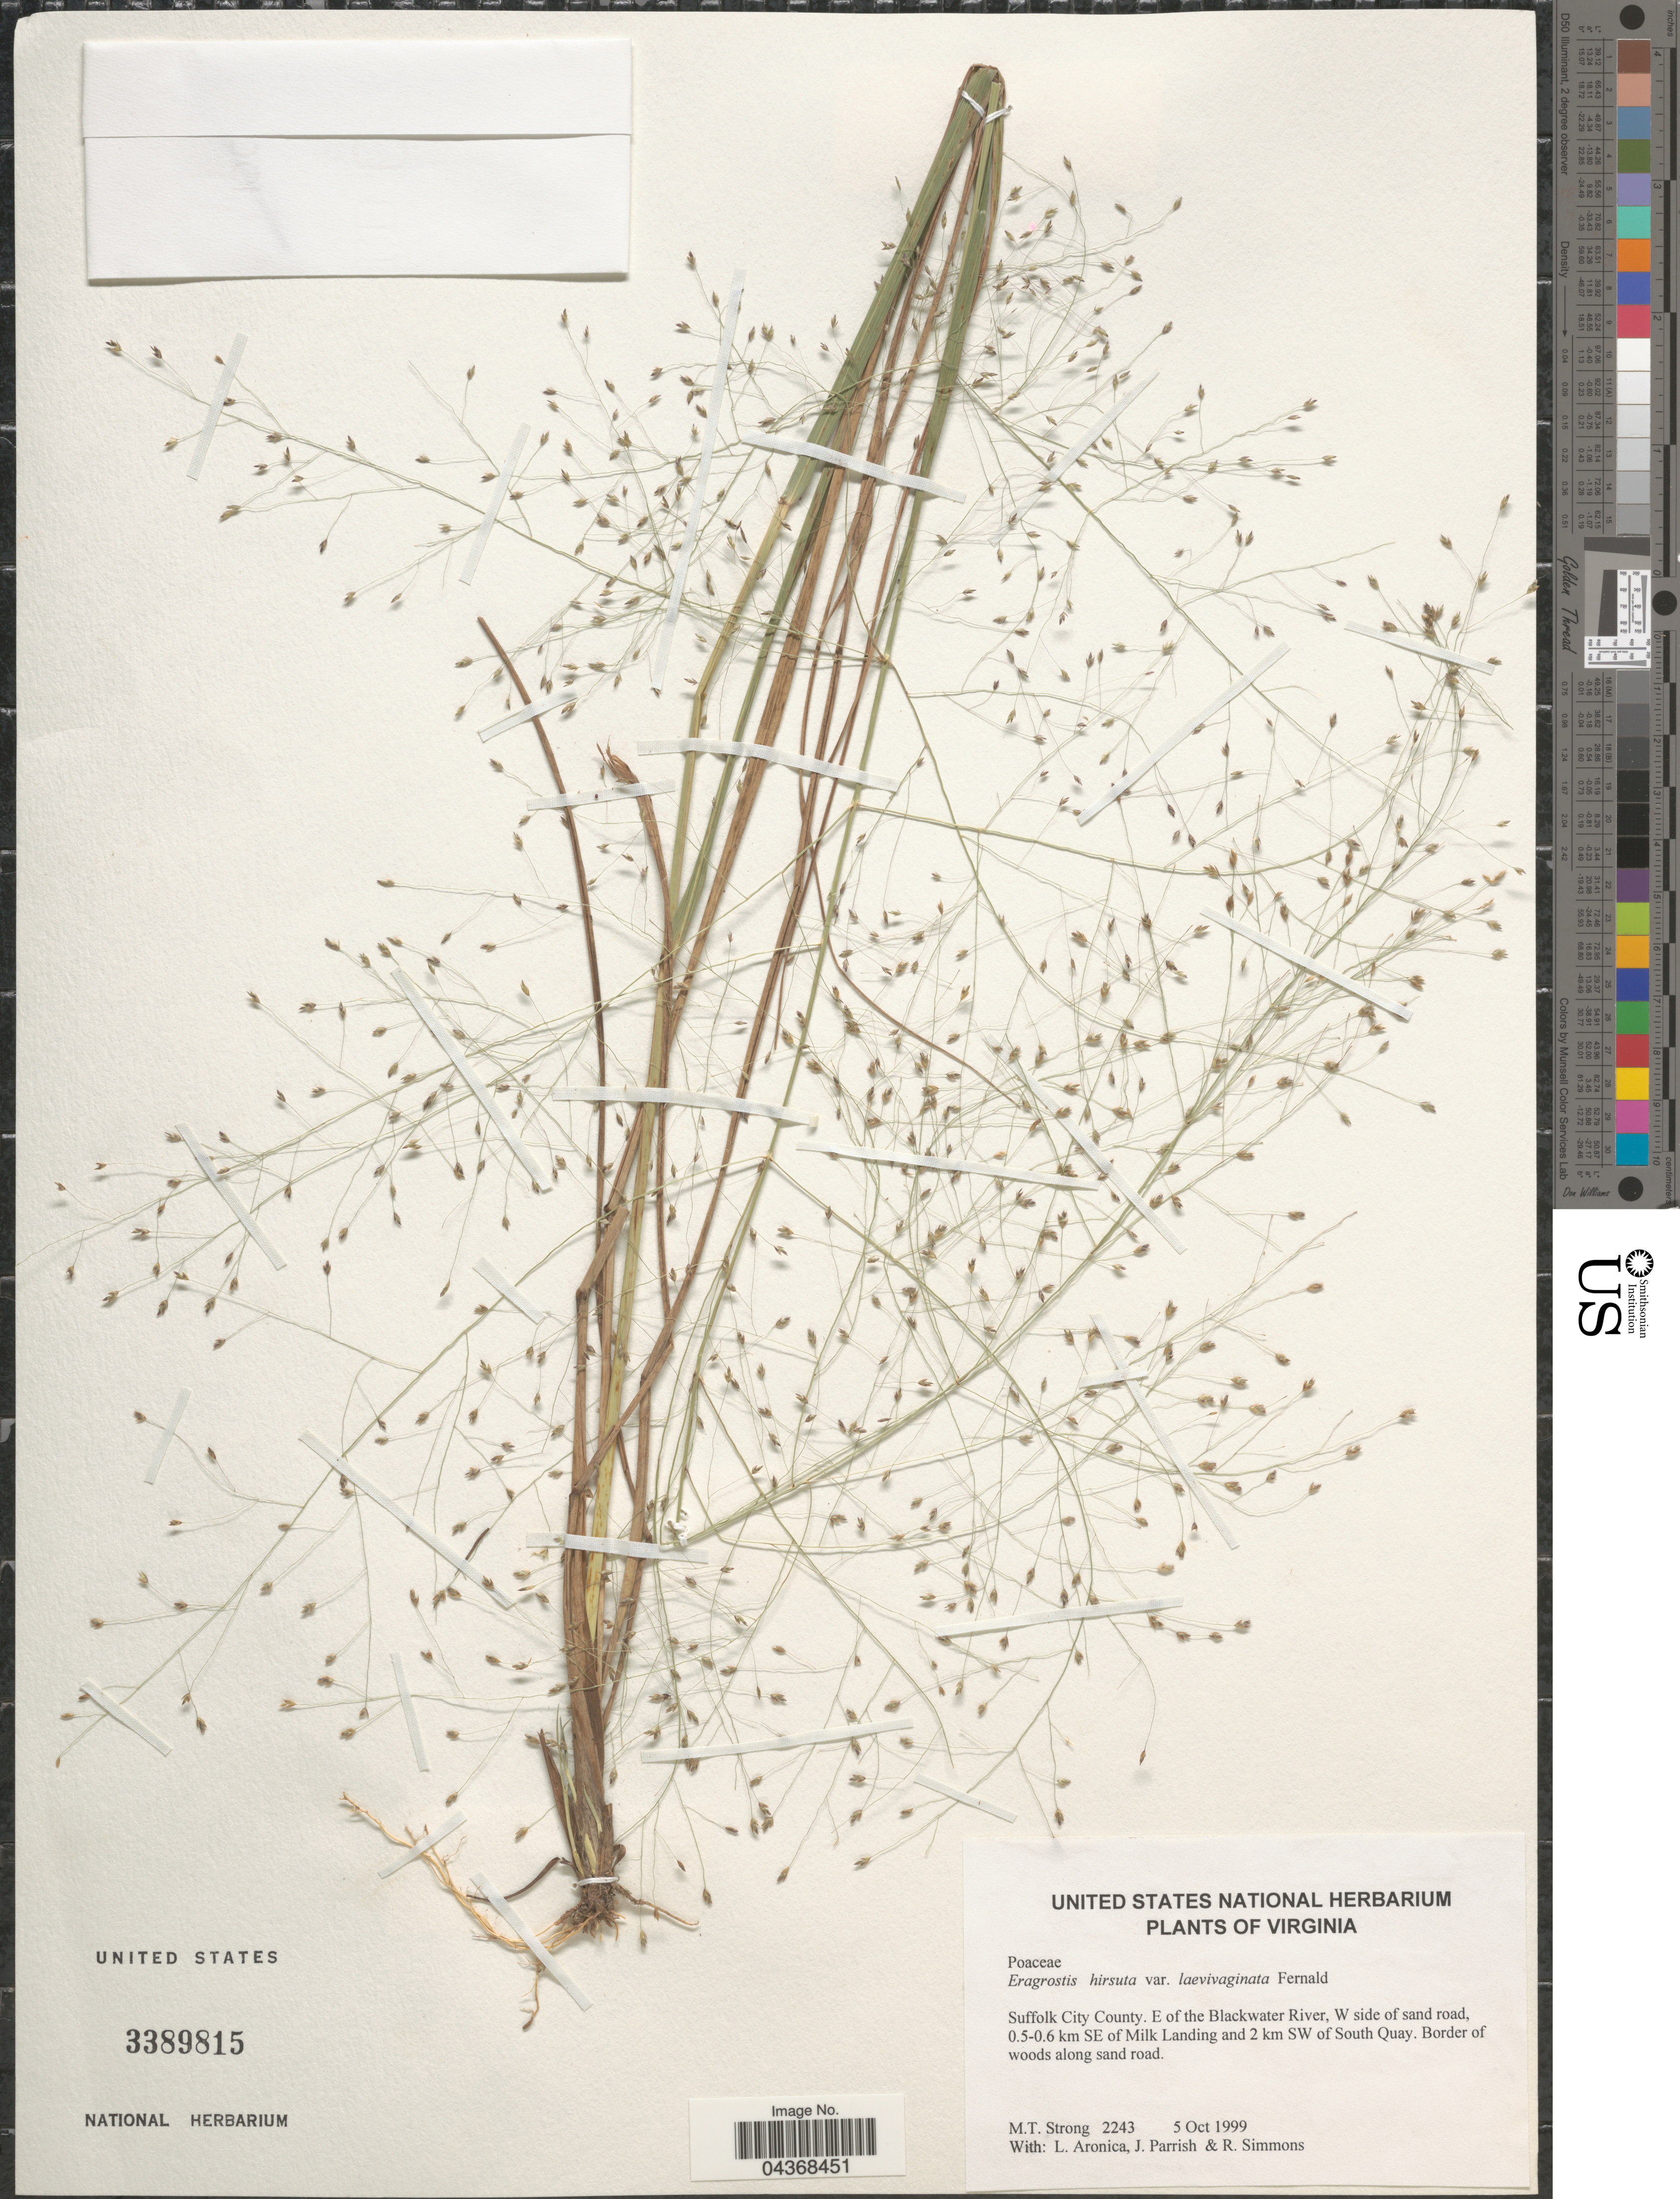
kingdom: Plantae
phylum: Tracheophyta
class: Liliopsida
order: Poales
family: Poaceae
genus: Eragrostis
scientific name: Eragrostis hirsuta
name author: (Michx.) Nees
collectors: M. T. Strong, L. Aronica, J. Parrish & R. Simmons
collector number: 2243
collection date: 1999-10-05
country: United States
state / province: Virginia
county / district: City of Suffolk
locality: Suffolk City County. E of the Blackwater River, W side of sand road, 0.5-0.6 km SE of Milk Landing and 2 km SW of South Quay. Border of woods along sand road.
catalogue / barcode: US 3389815